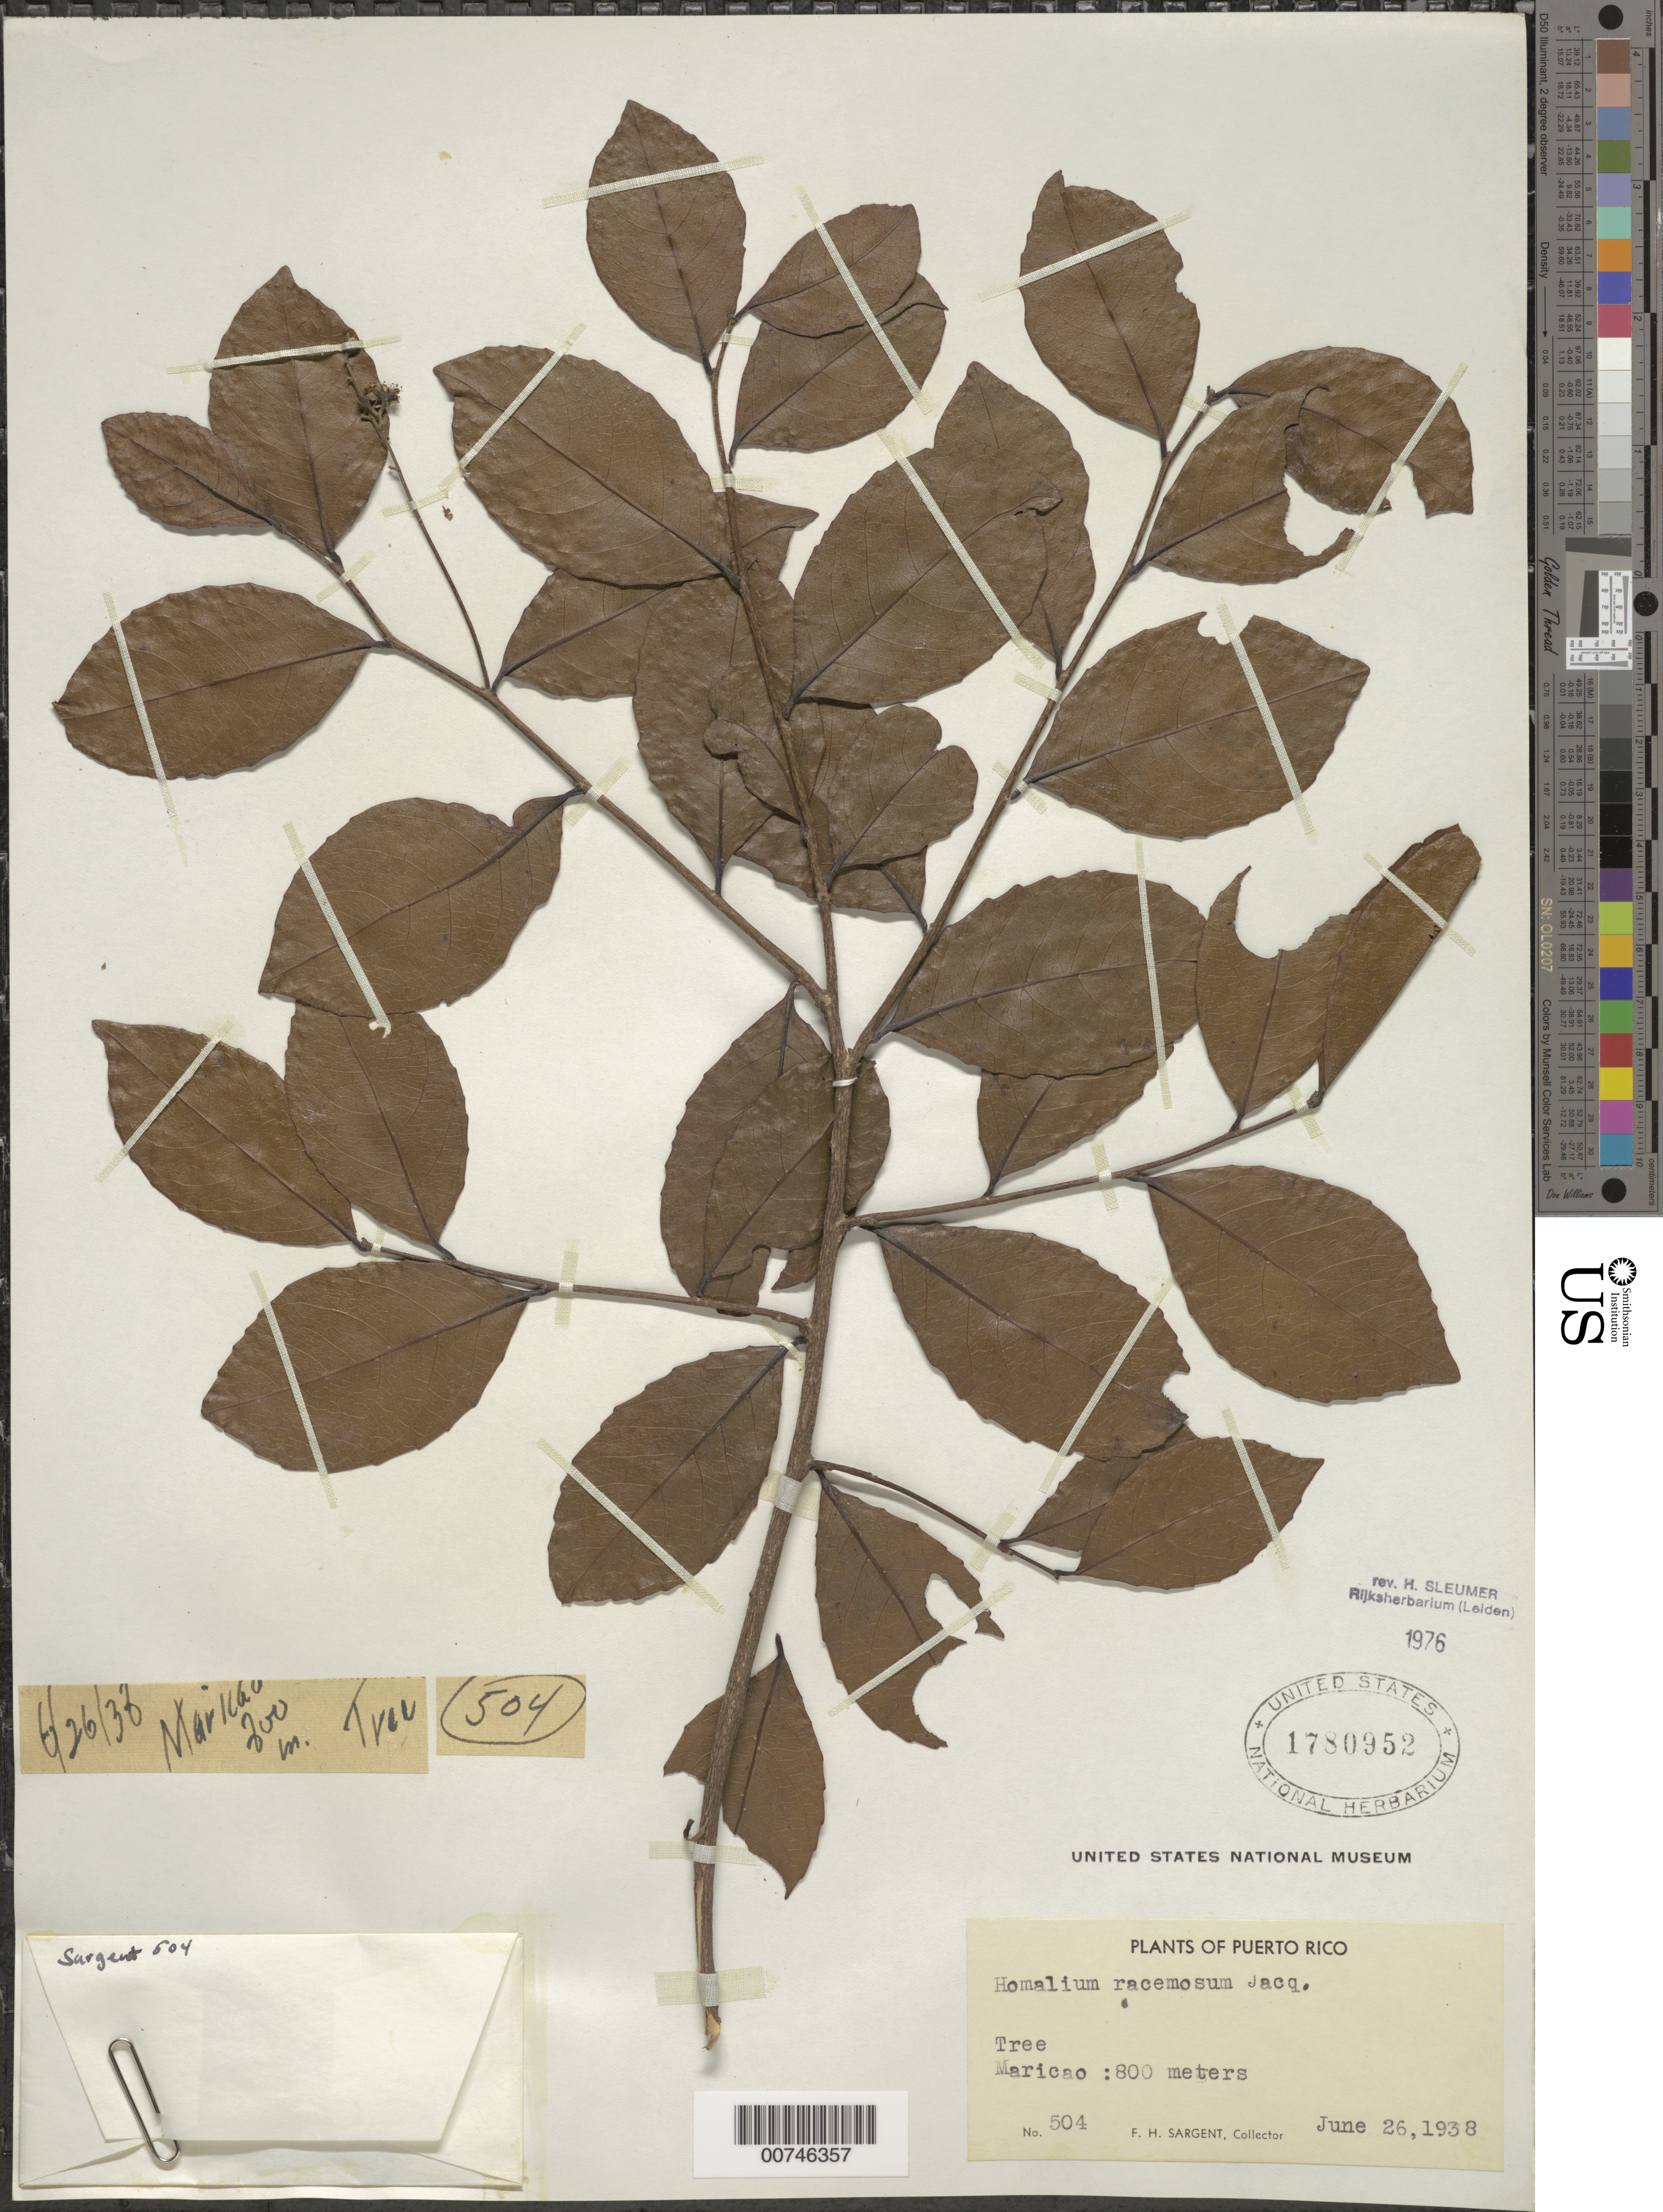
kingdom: Plantae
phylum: Tracheophyta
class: Magnoliopsida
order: Malpighiales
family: Salicaceae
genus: Homalium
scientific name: Homalium racemosum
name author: Jacq.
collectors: F. H. Sargent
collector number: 504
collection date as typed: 26 Jun 1938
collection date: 1938-06-26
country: Puerto Rico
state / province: Maricao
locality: Maricao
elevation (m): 800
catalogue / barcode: US 1780952